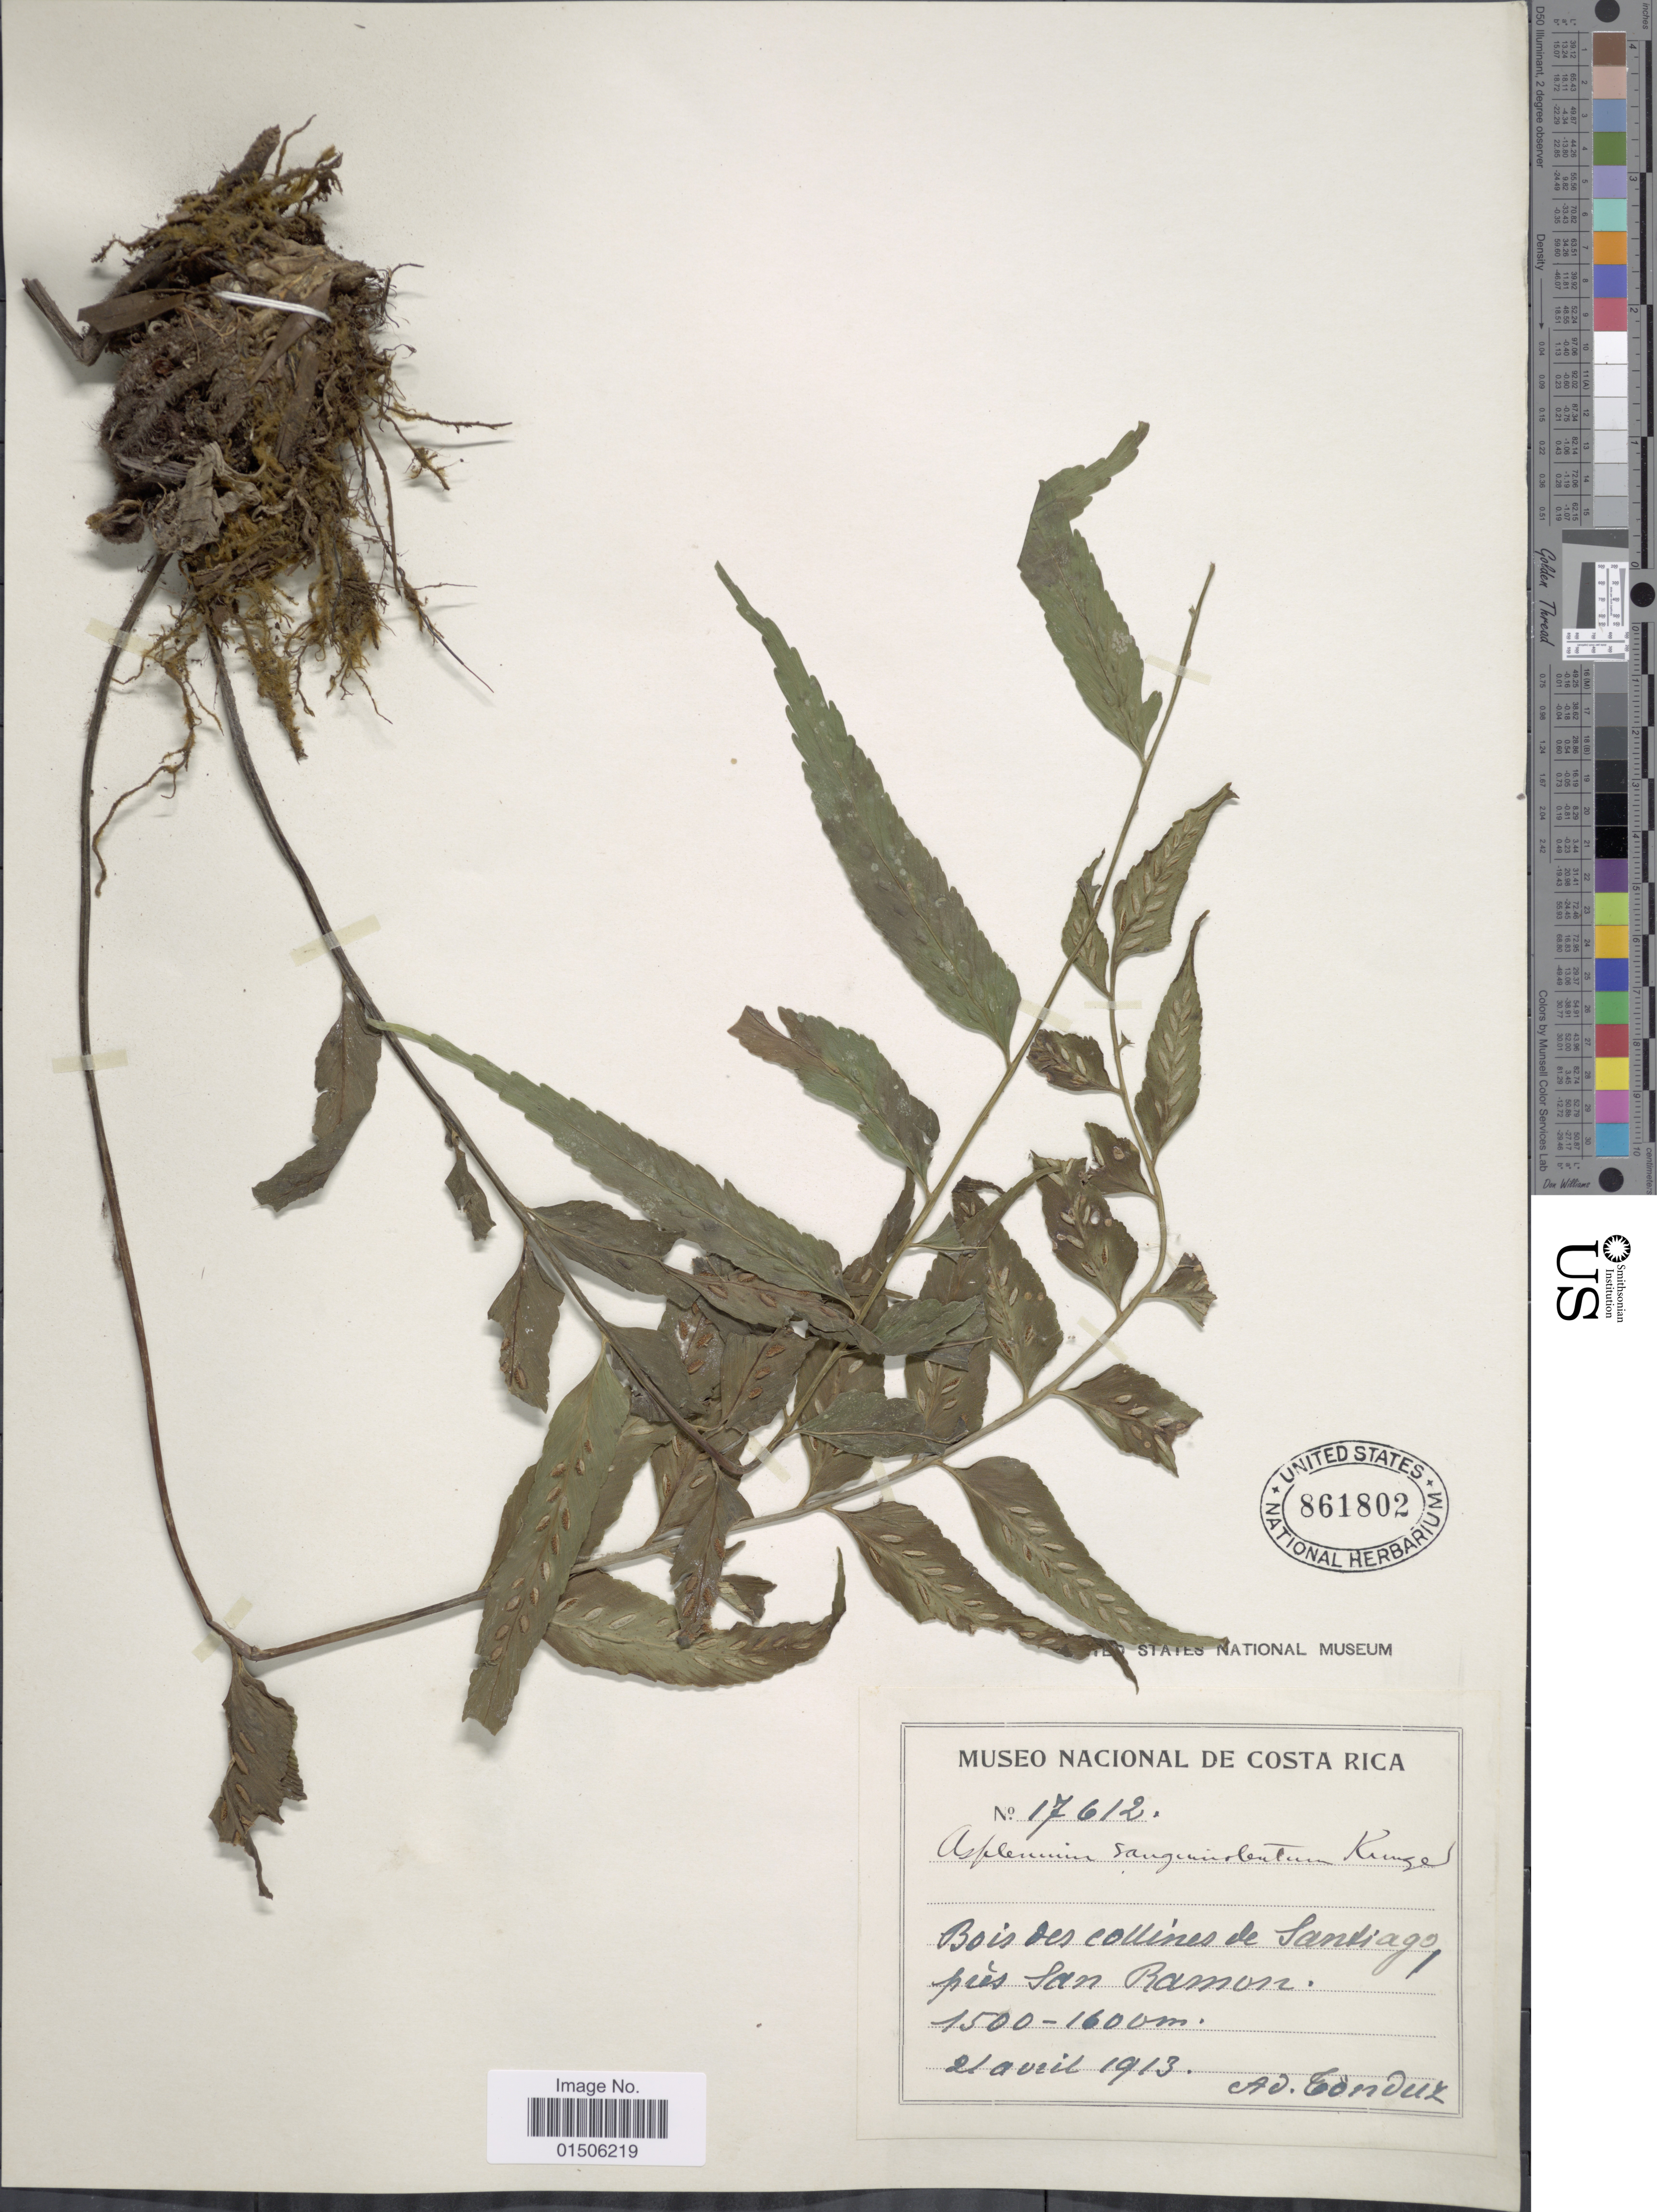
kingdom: Plantae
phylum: Tracheophyta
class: Polypodiopsida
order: Polypodiales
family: Aspleniaceae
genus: Asplenium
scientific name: Asplenium feei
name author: Kunze ex Fée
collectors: A. Tonduz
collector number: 17612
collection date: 1913-04-21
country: Costa Rica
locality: Bois des collines de Santiago prés San Ramon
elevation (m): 1500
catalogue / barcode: US 861802